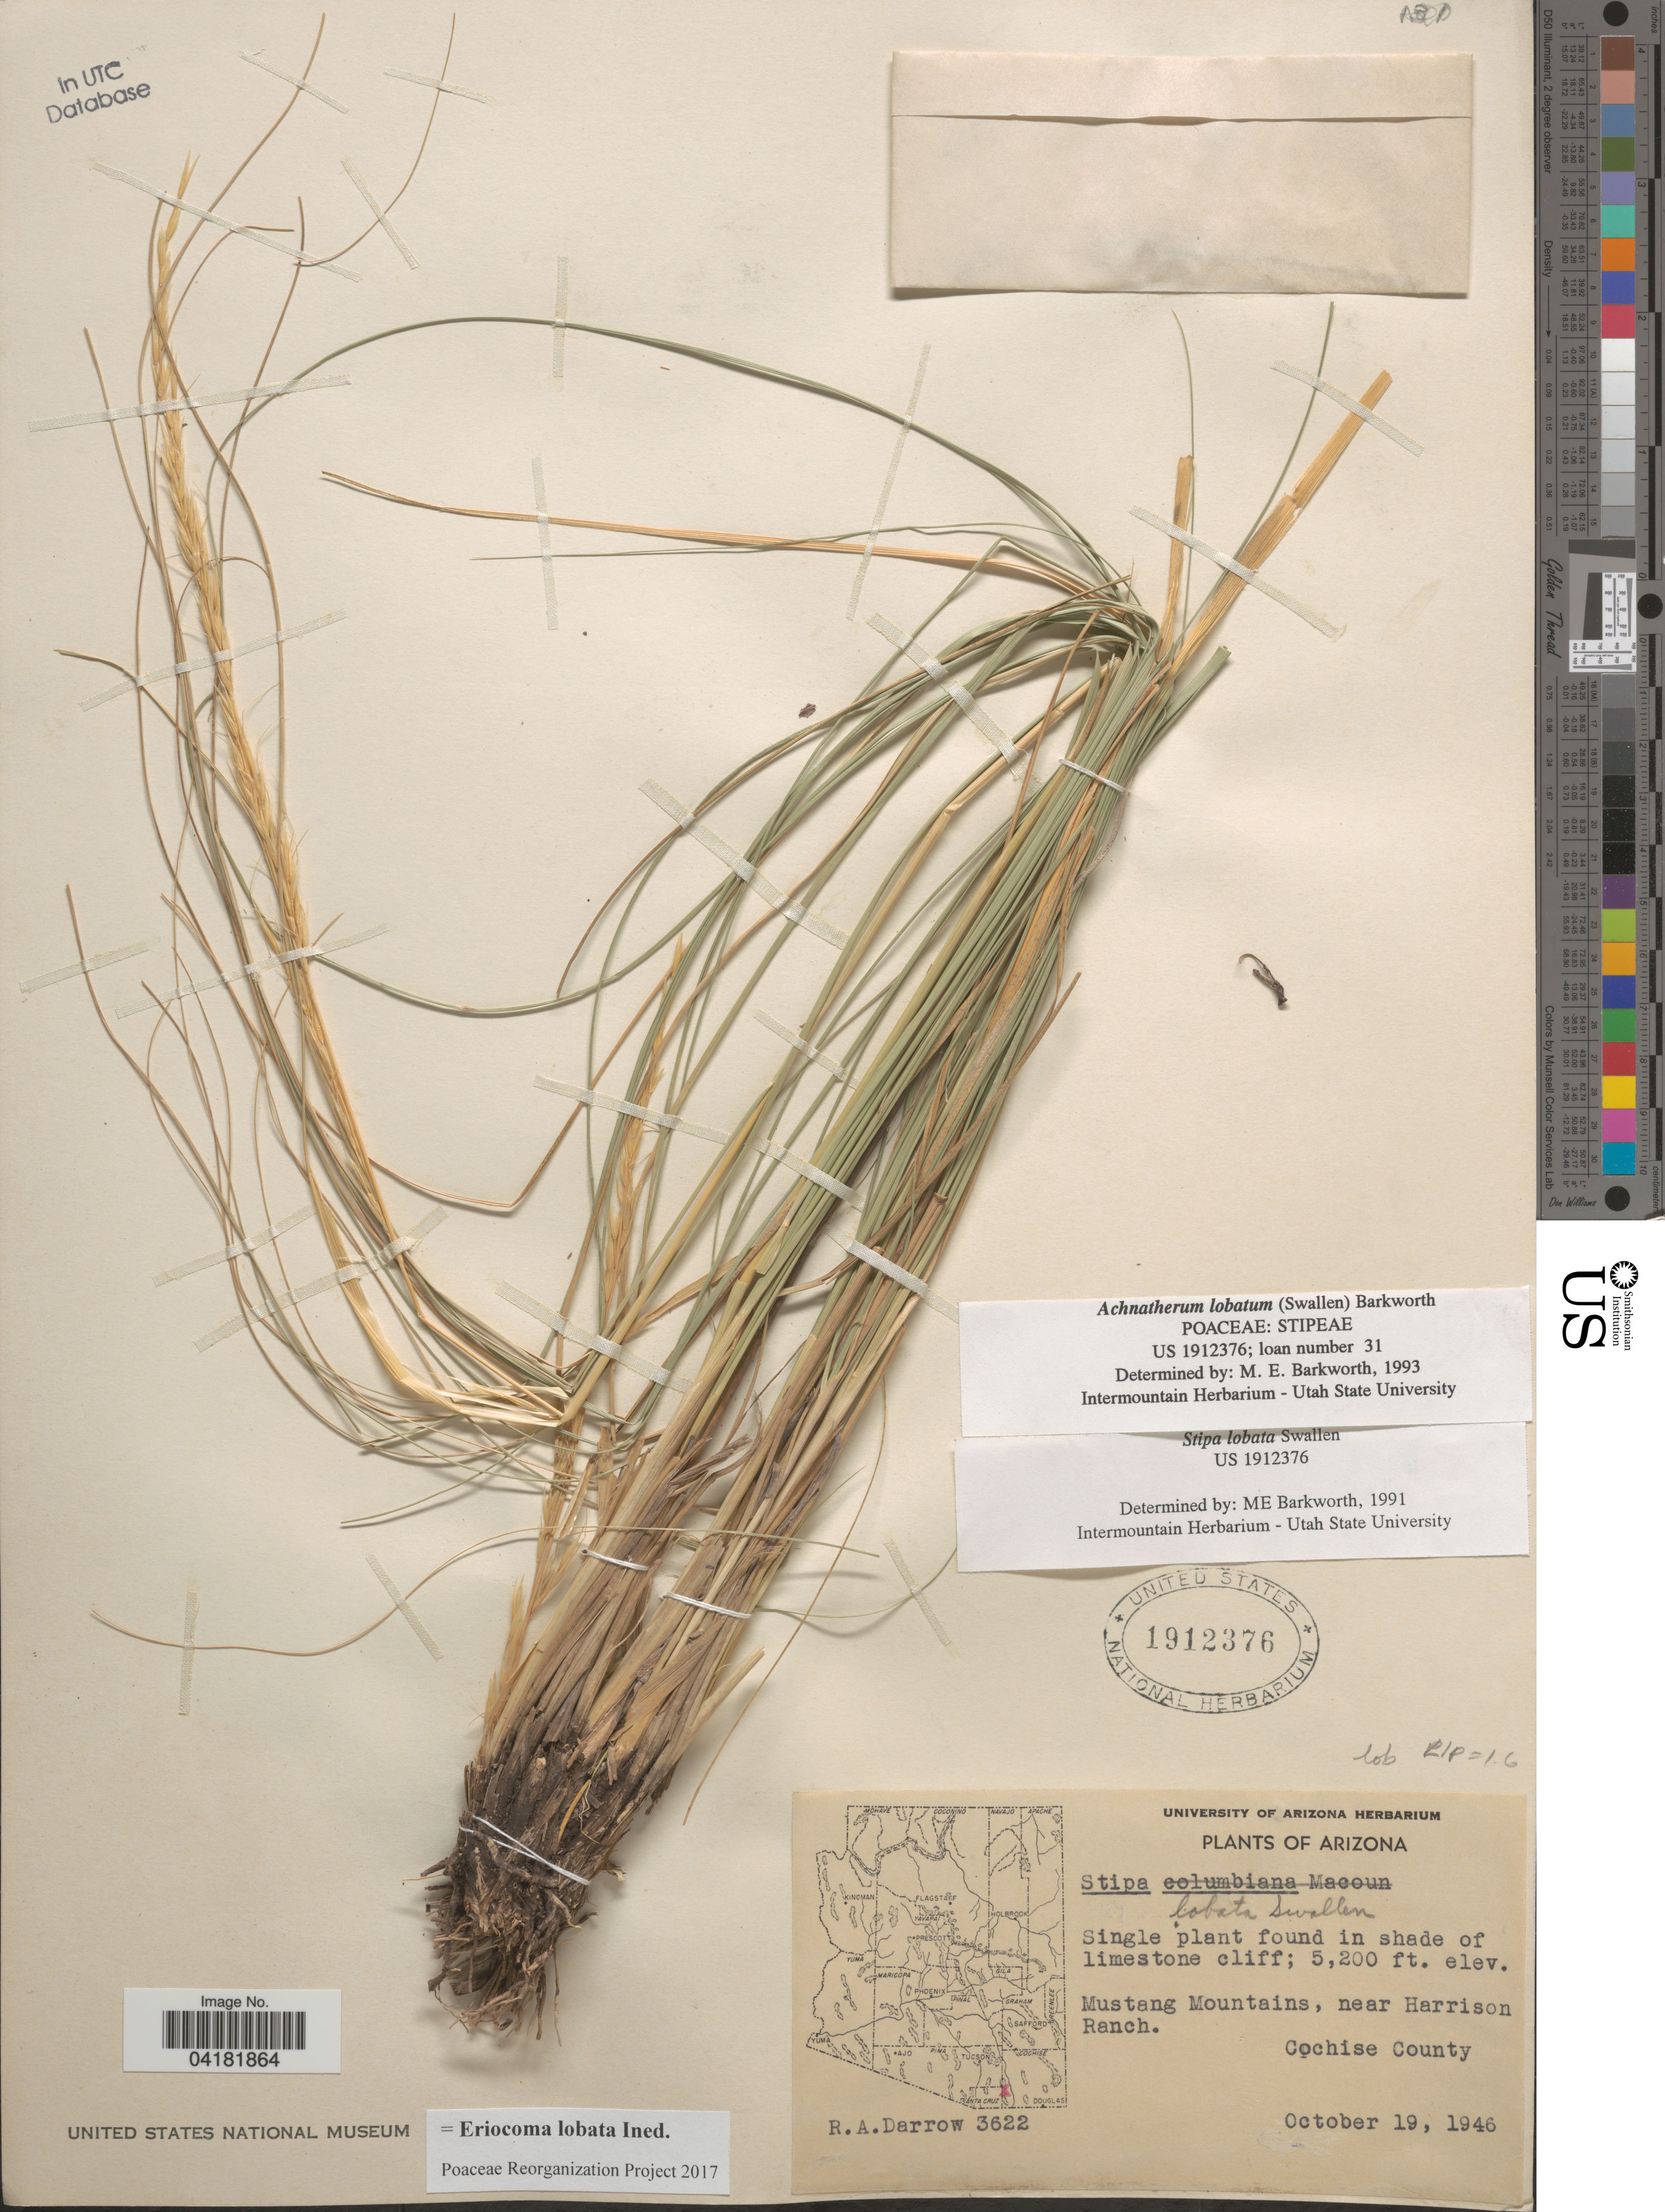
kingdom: Plantae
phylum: Tracheophyta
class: Liliopsida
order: Poales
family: Poaceae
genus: Eriocoma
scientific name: Eriocoma lobata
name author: (Swallen) Romasch.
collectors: R. A. Darrow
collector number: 3622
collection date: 1946-10-19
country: United States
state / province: Arizona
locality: Mustang Mountains, near Harrison Ranch. Cochise County.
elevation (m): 1585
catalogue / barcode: US 1912376